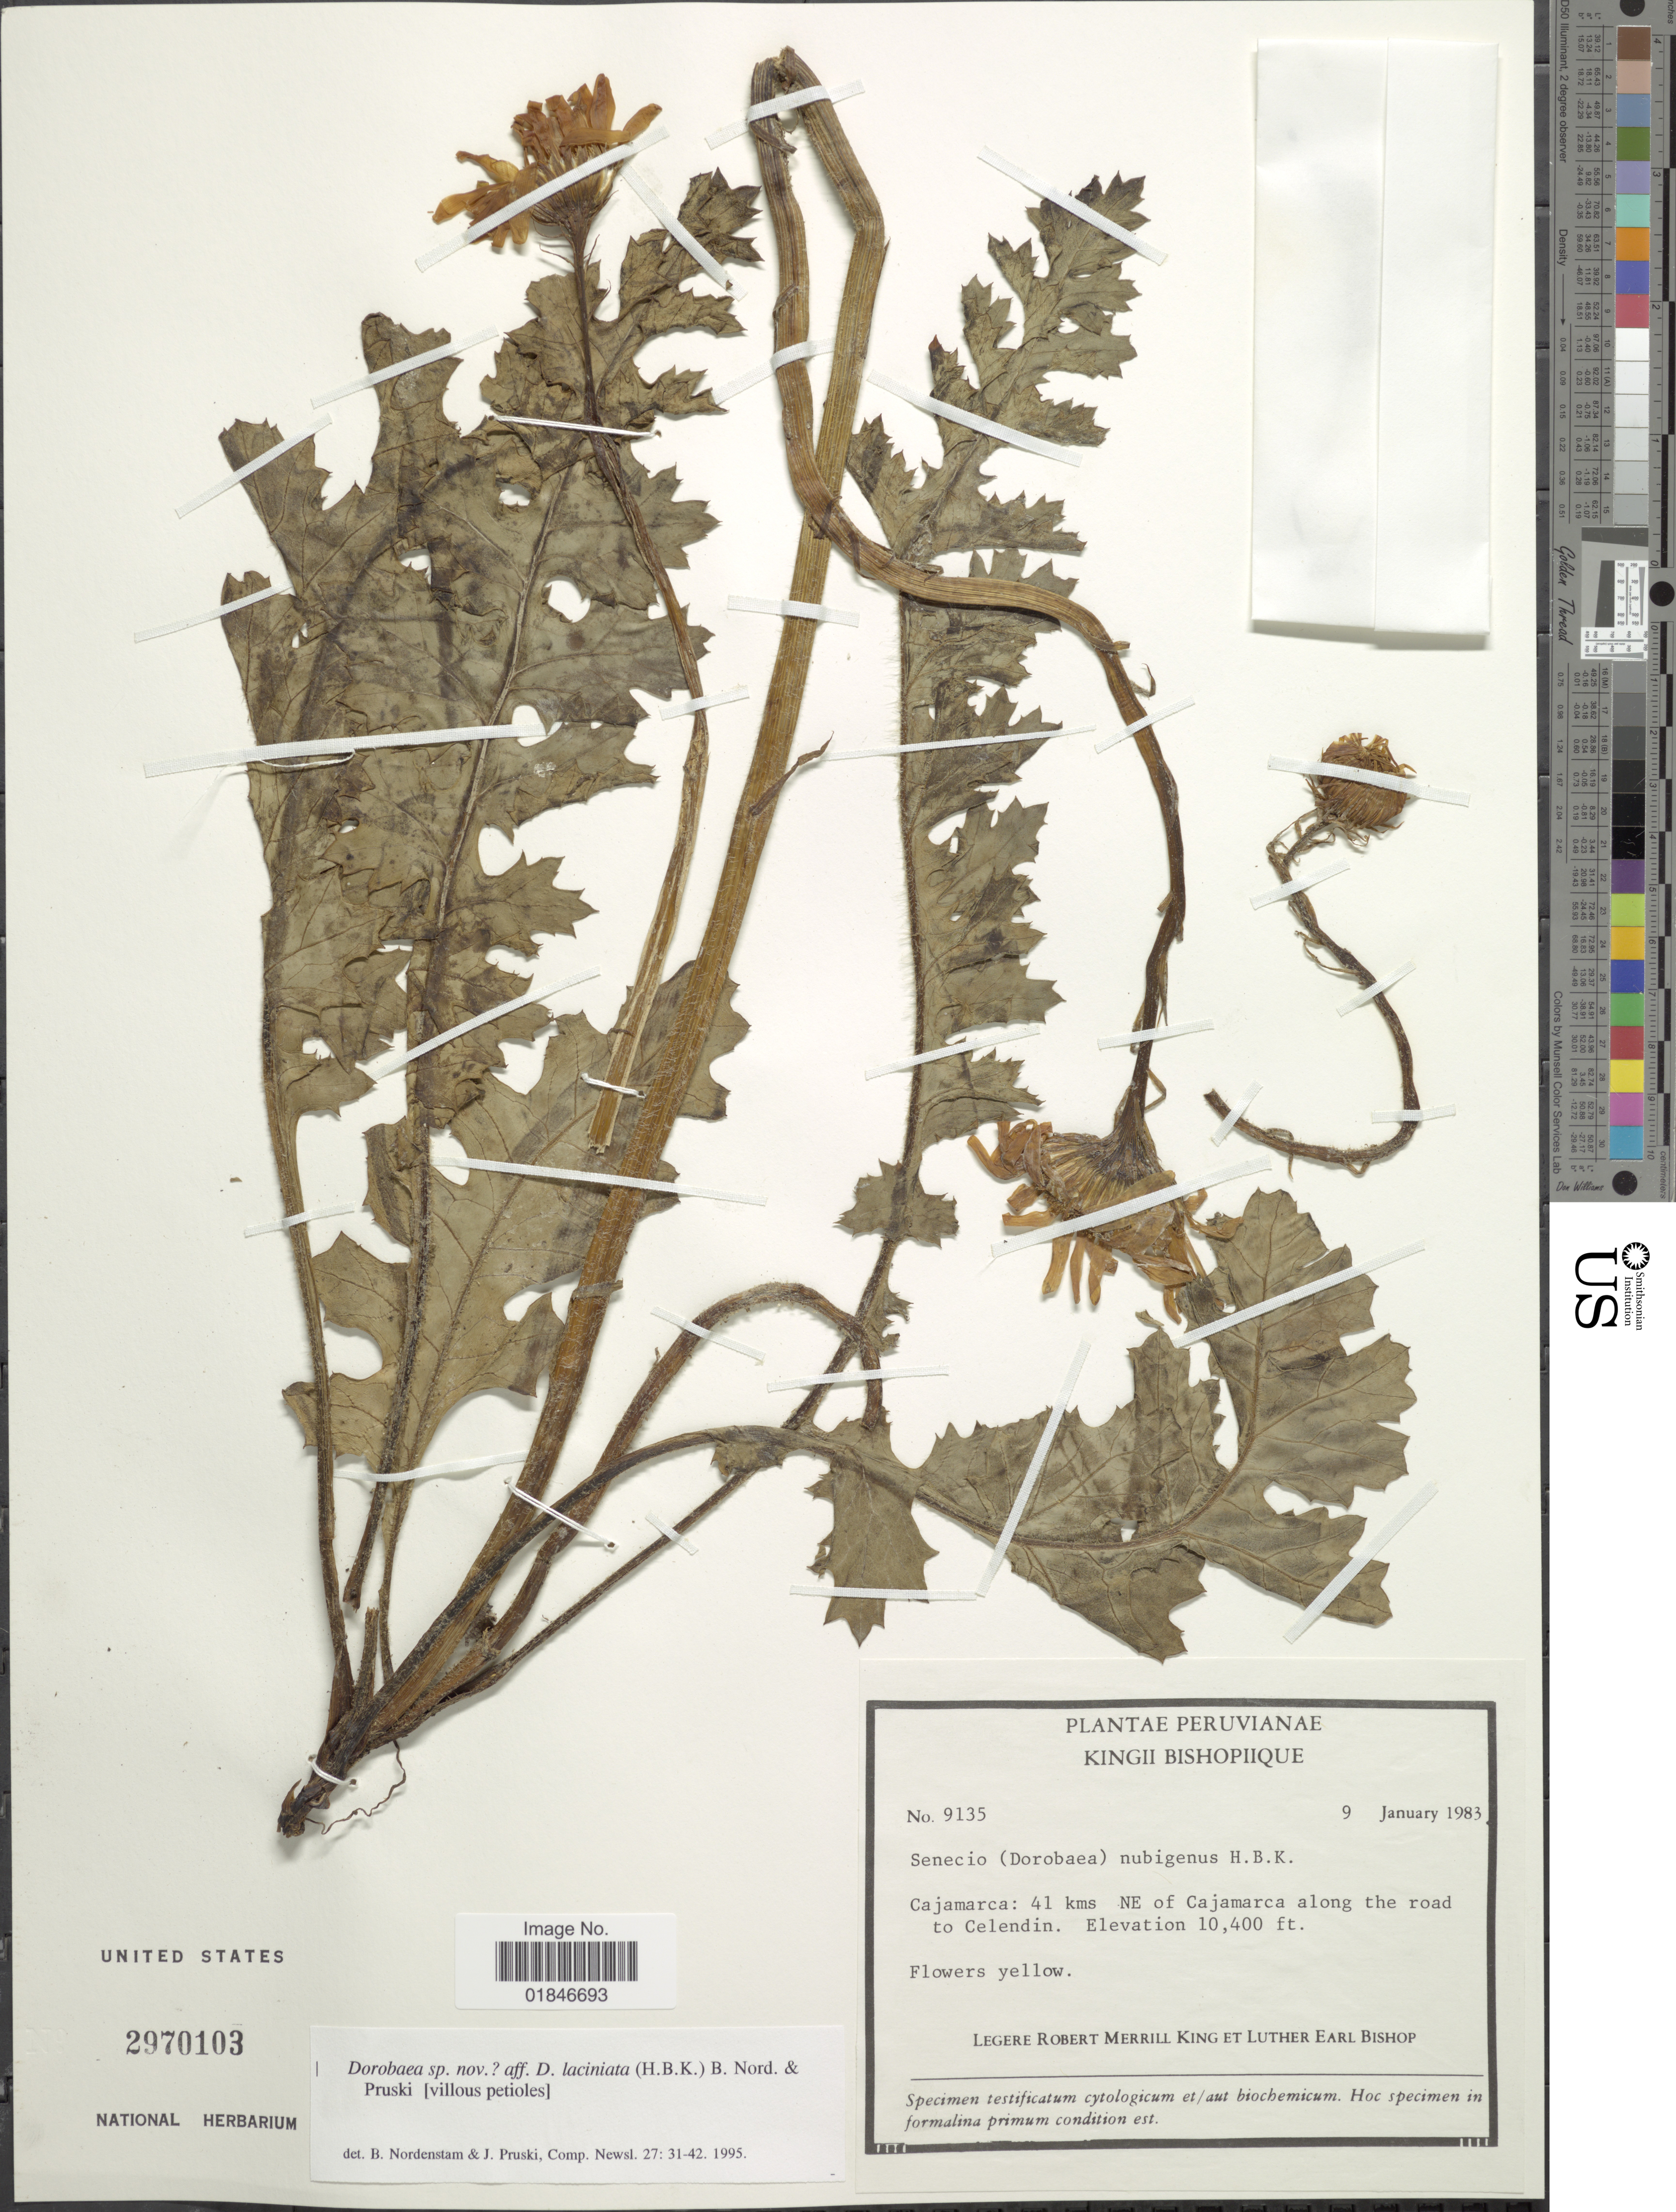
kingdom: Plantae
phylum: Tracheophyta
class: Magnoliopsida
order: Asterales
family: Asteraceae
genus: Dorobaea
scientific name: Dorobaea sp.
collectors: R. M. King & L. E. Bishop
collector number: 9135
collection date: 1983-01-09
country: Peru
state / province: Cajamarca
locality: Cajamarca: 41 kms NE of Cajamarca along the road to Celendin.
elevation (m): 3170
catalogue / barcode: US 2970103